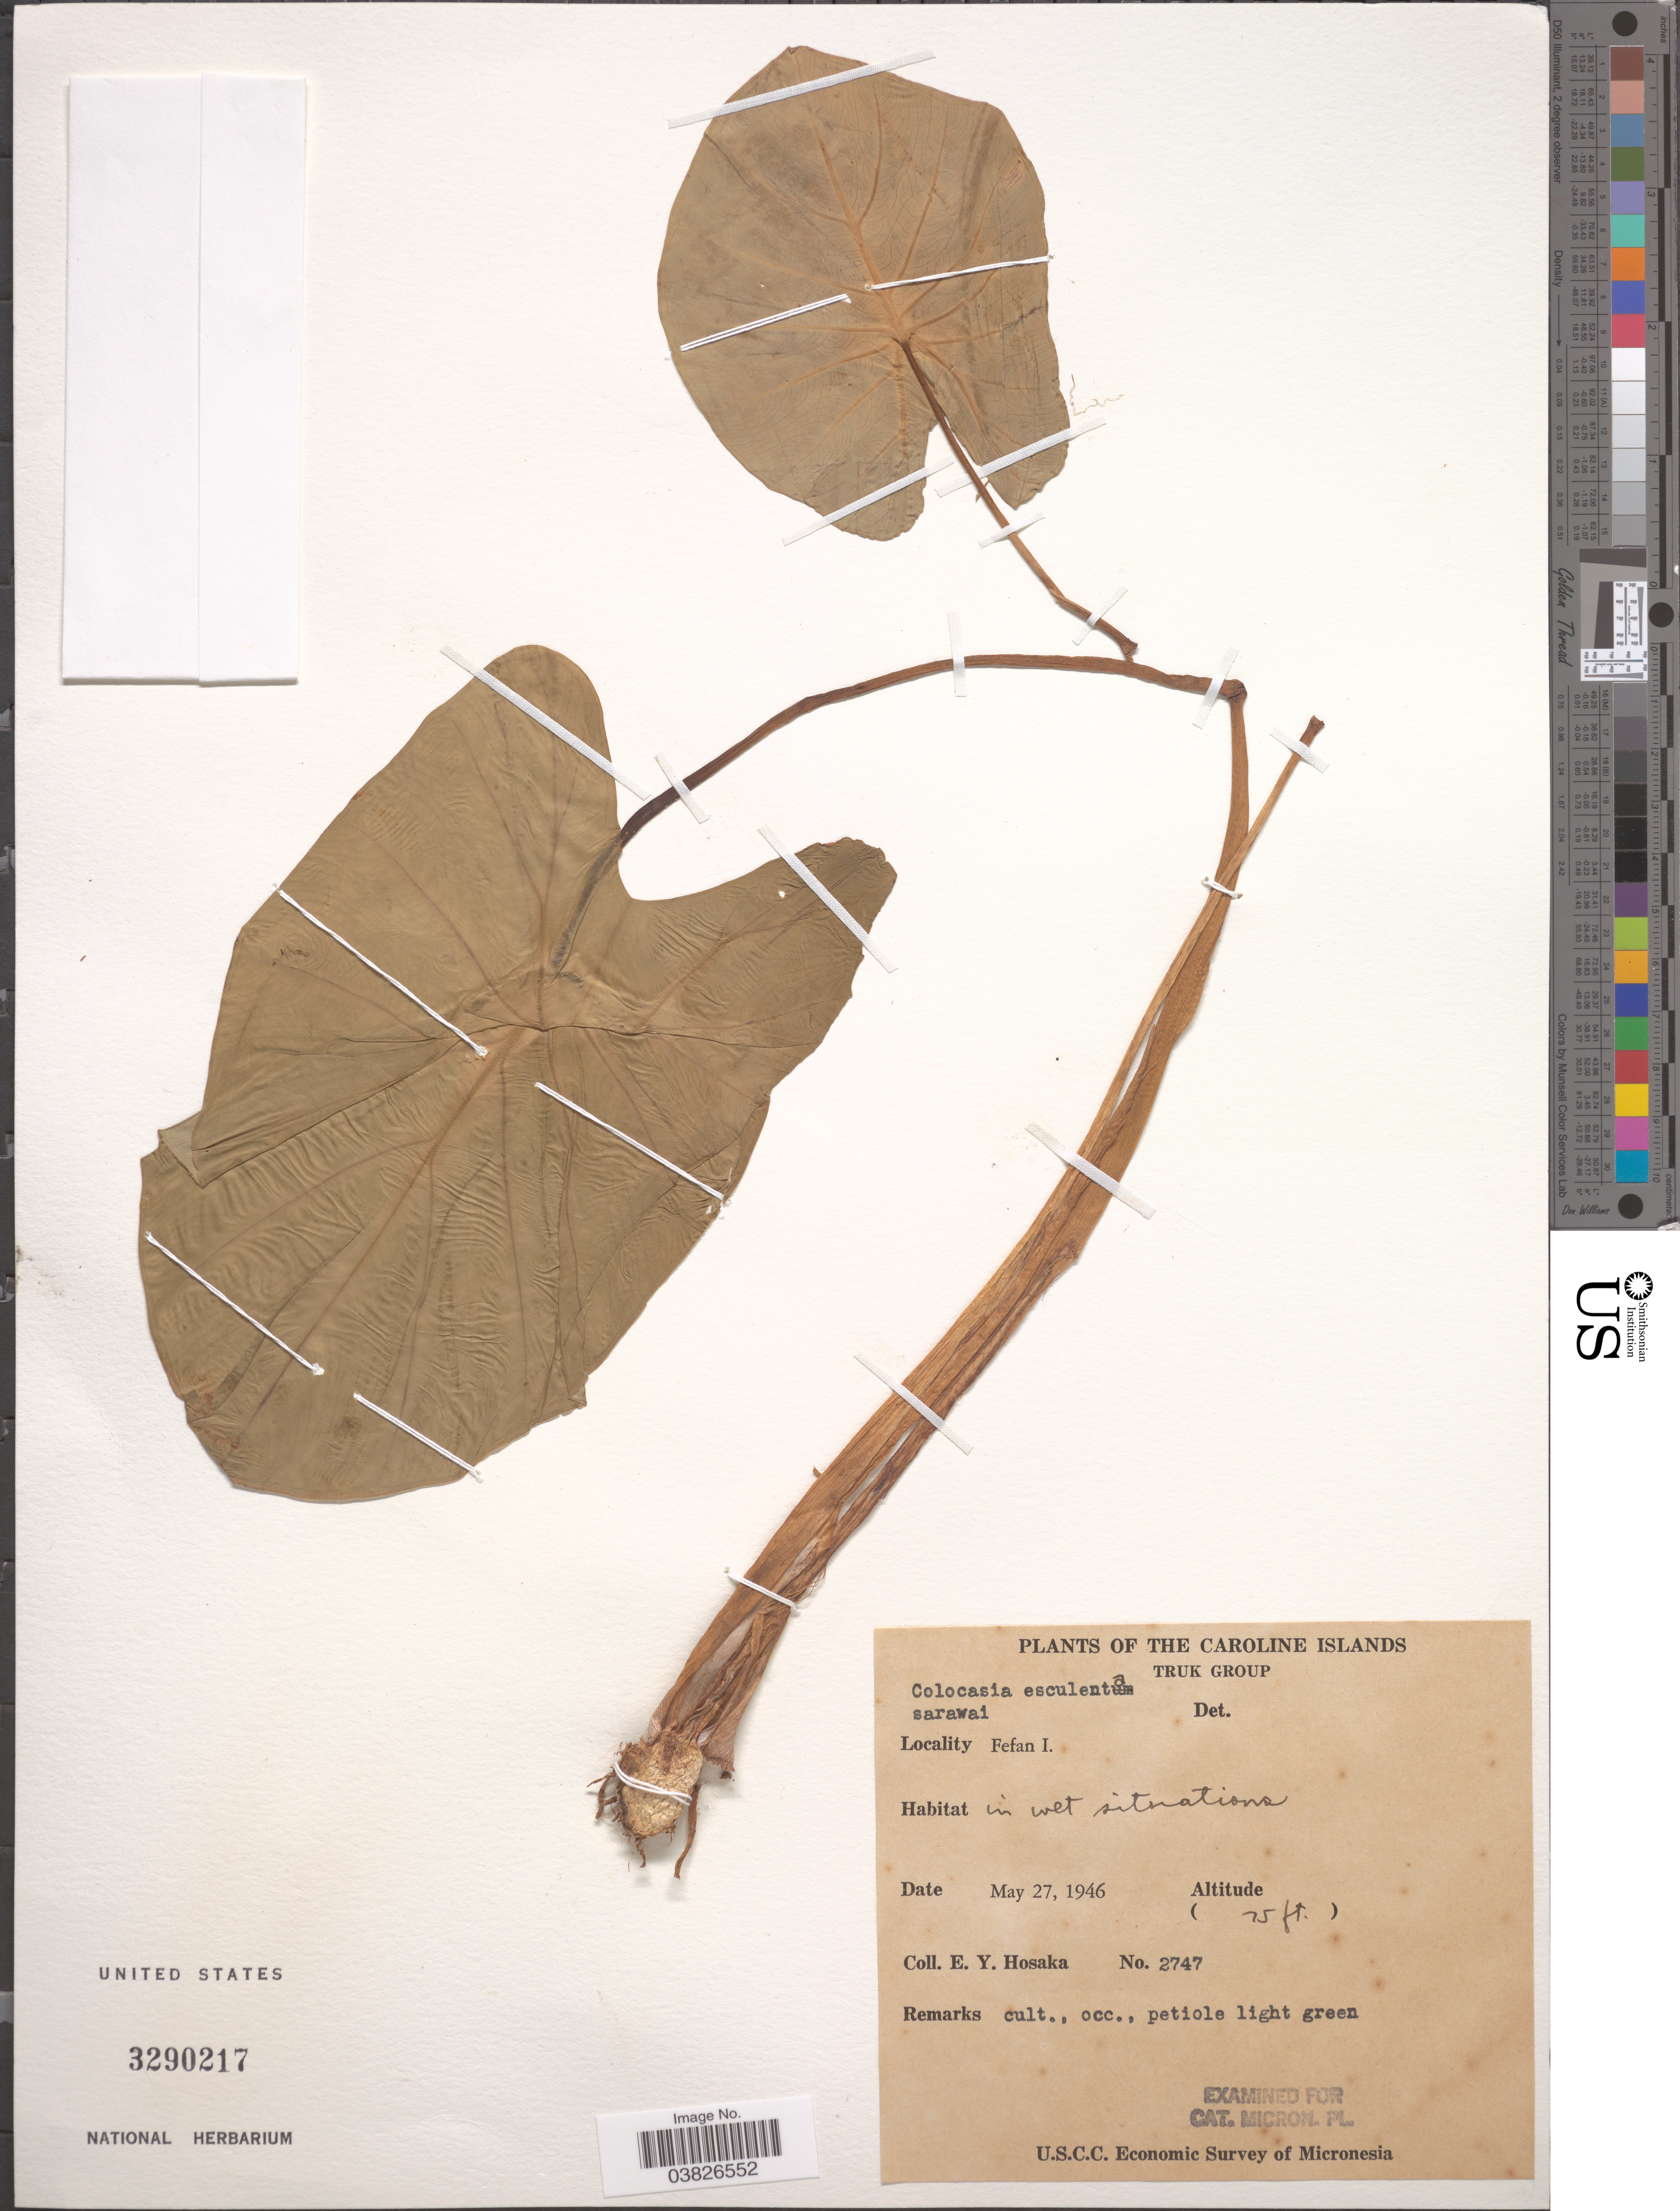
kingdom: Plantae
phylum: Tracheophyta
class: Liliopsida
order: Alismatales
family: Araceae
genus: Colocasia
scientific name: Colocasia esculenta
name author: (L.) Schott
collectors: E. Y. Hosaka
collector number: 2747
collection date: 1946-05-27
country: Micronesia, Federated States of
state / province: Truk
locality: The Caroline Islands. Truk Group. Fefan I.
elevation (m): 23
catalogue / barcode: US 3290217